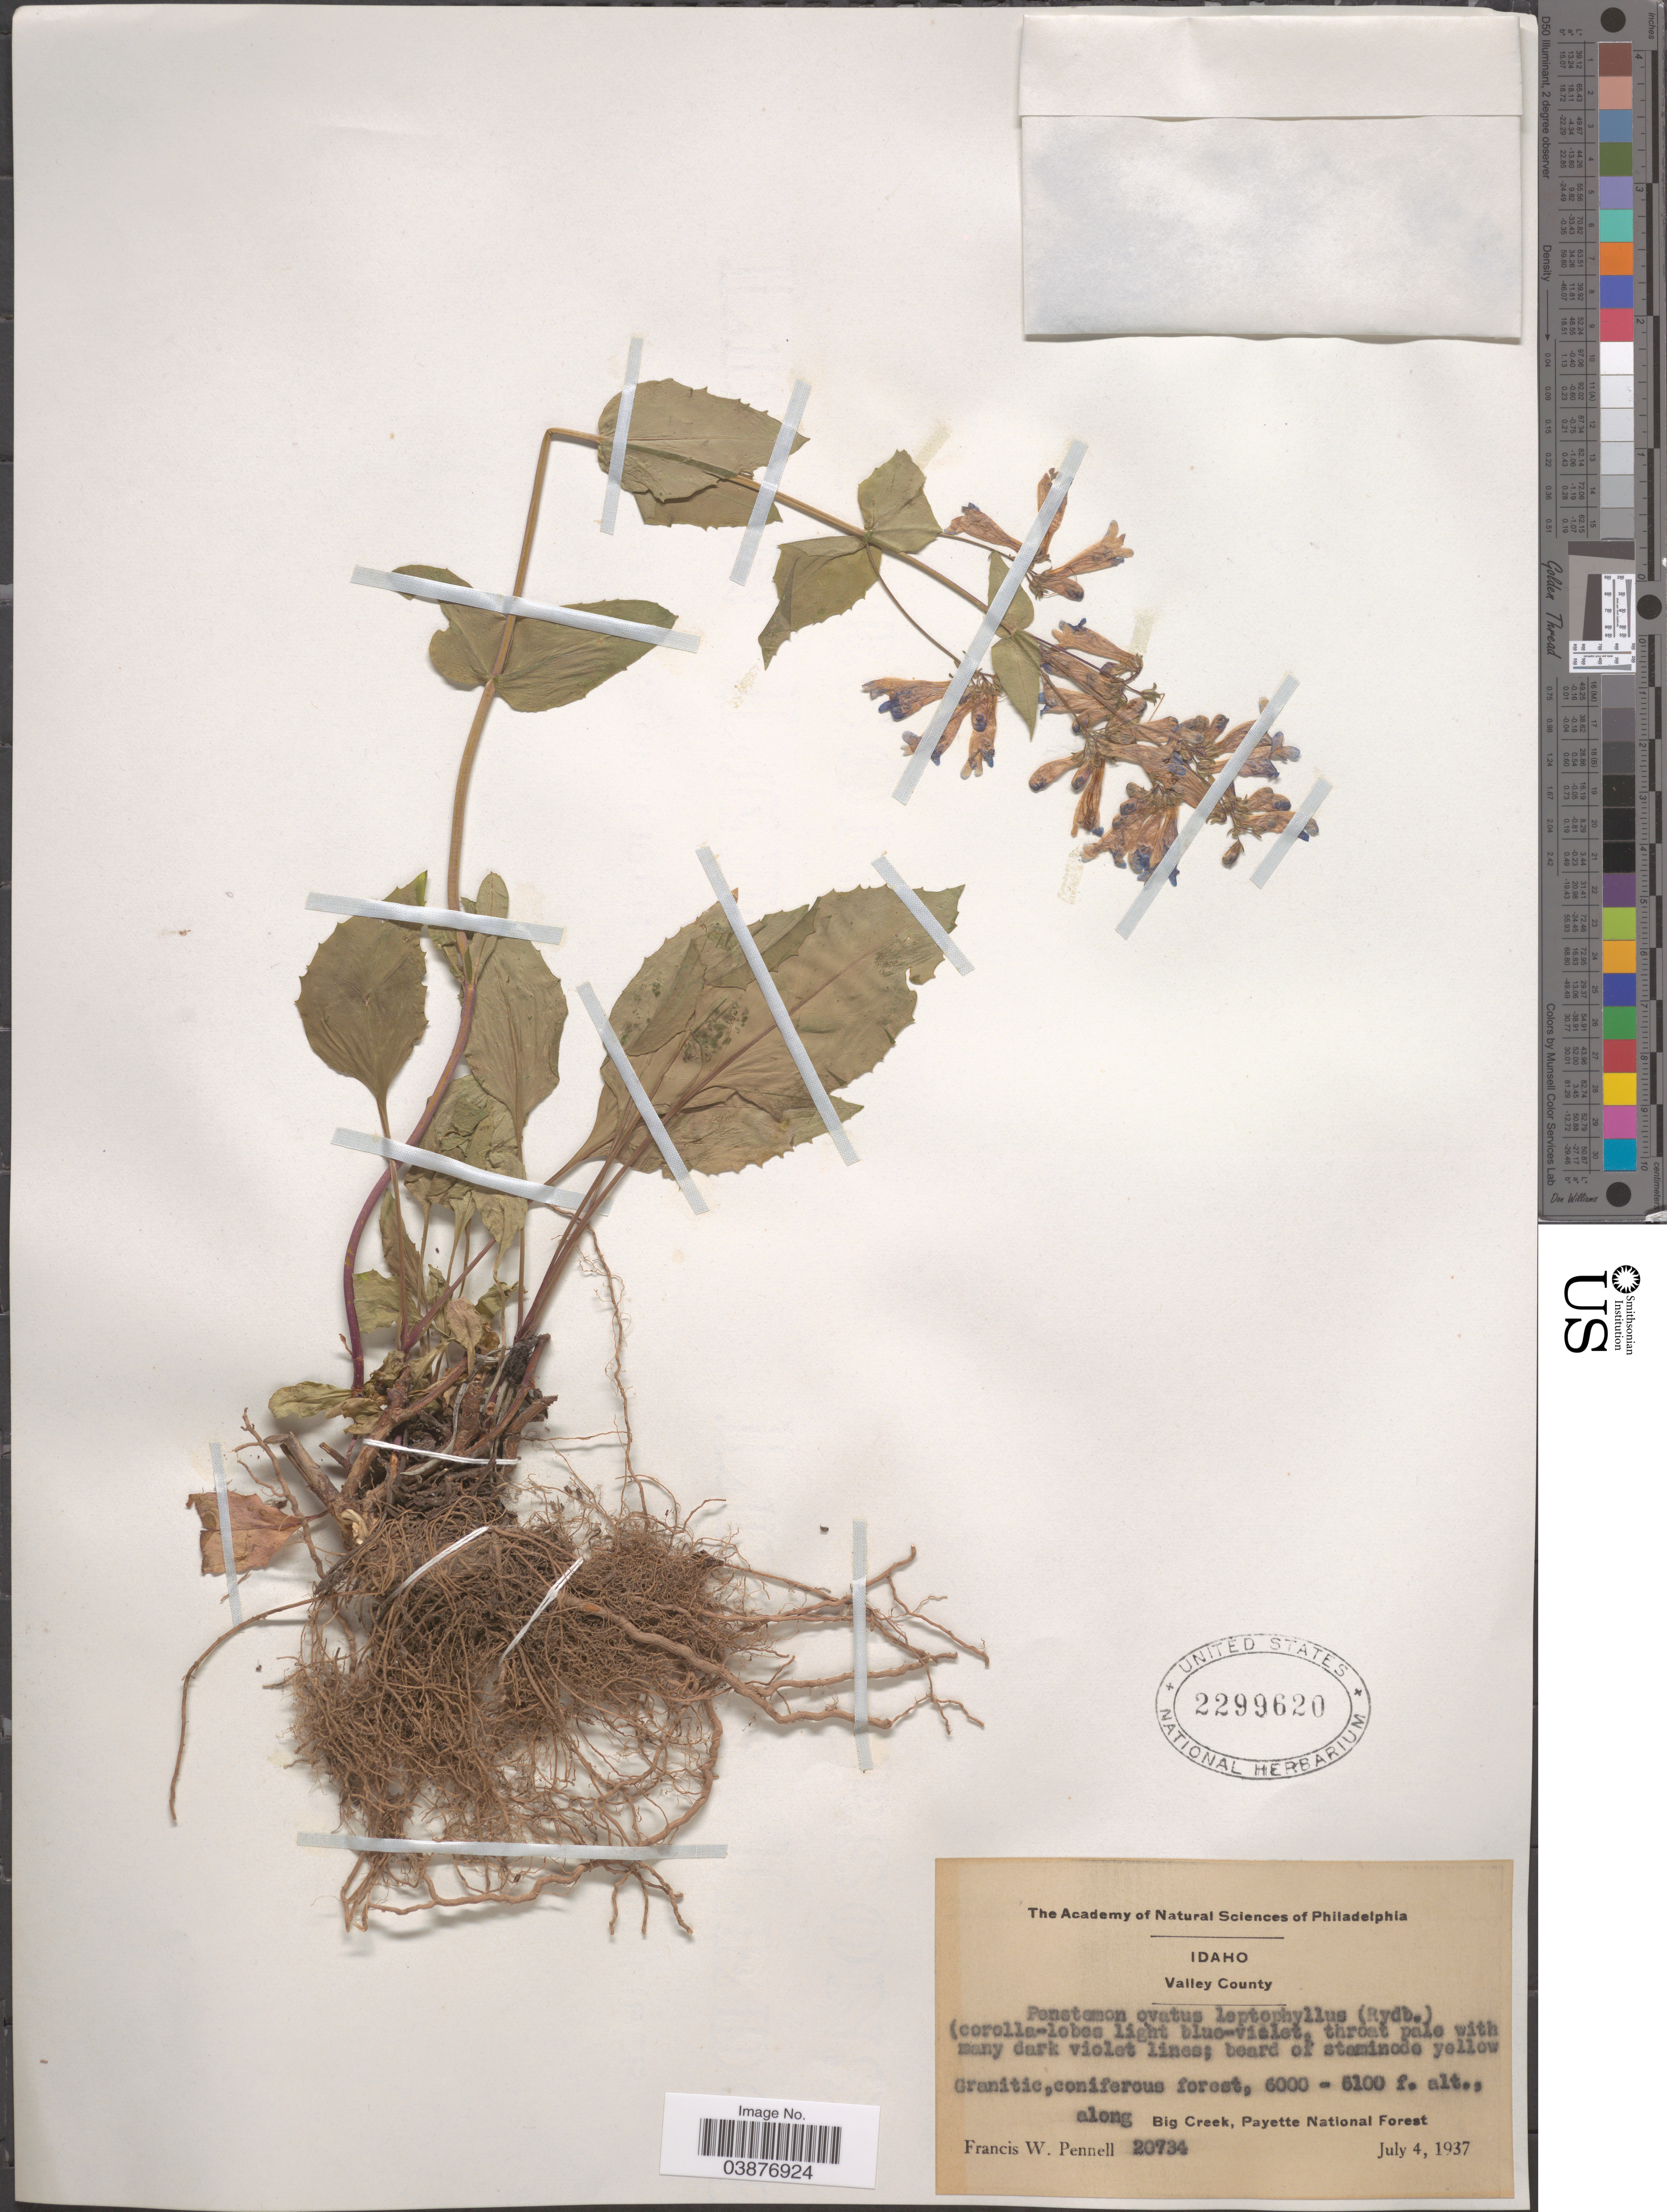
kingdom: Plantae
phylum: Tracheophyta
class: Magnoliopsida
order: Lamiales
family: Plantaginaceae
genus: Penstemon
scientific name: Penstemon ovatus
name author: Douglas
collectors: F. W. Pennell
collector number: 20734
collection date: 1937-07-04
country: United States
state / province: Idaho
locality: Valley County. along Big Creek, Payette National Forest.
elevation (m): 1829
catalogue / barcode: US 2299620